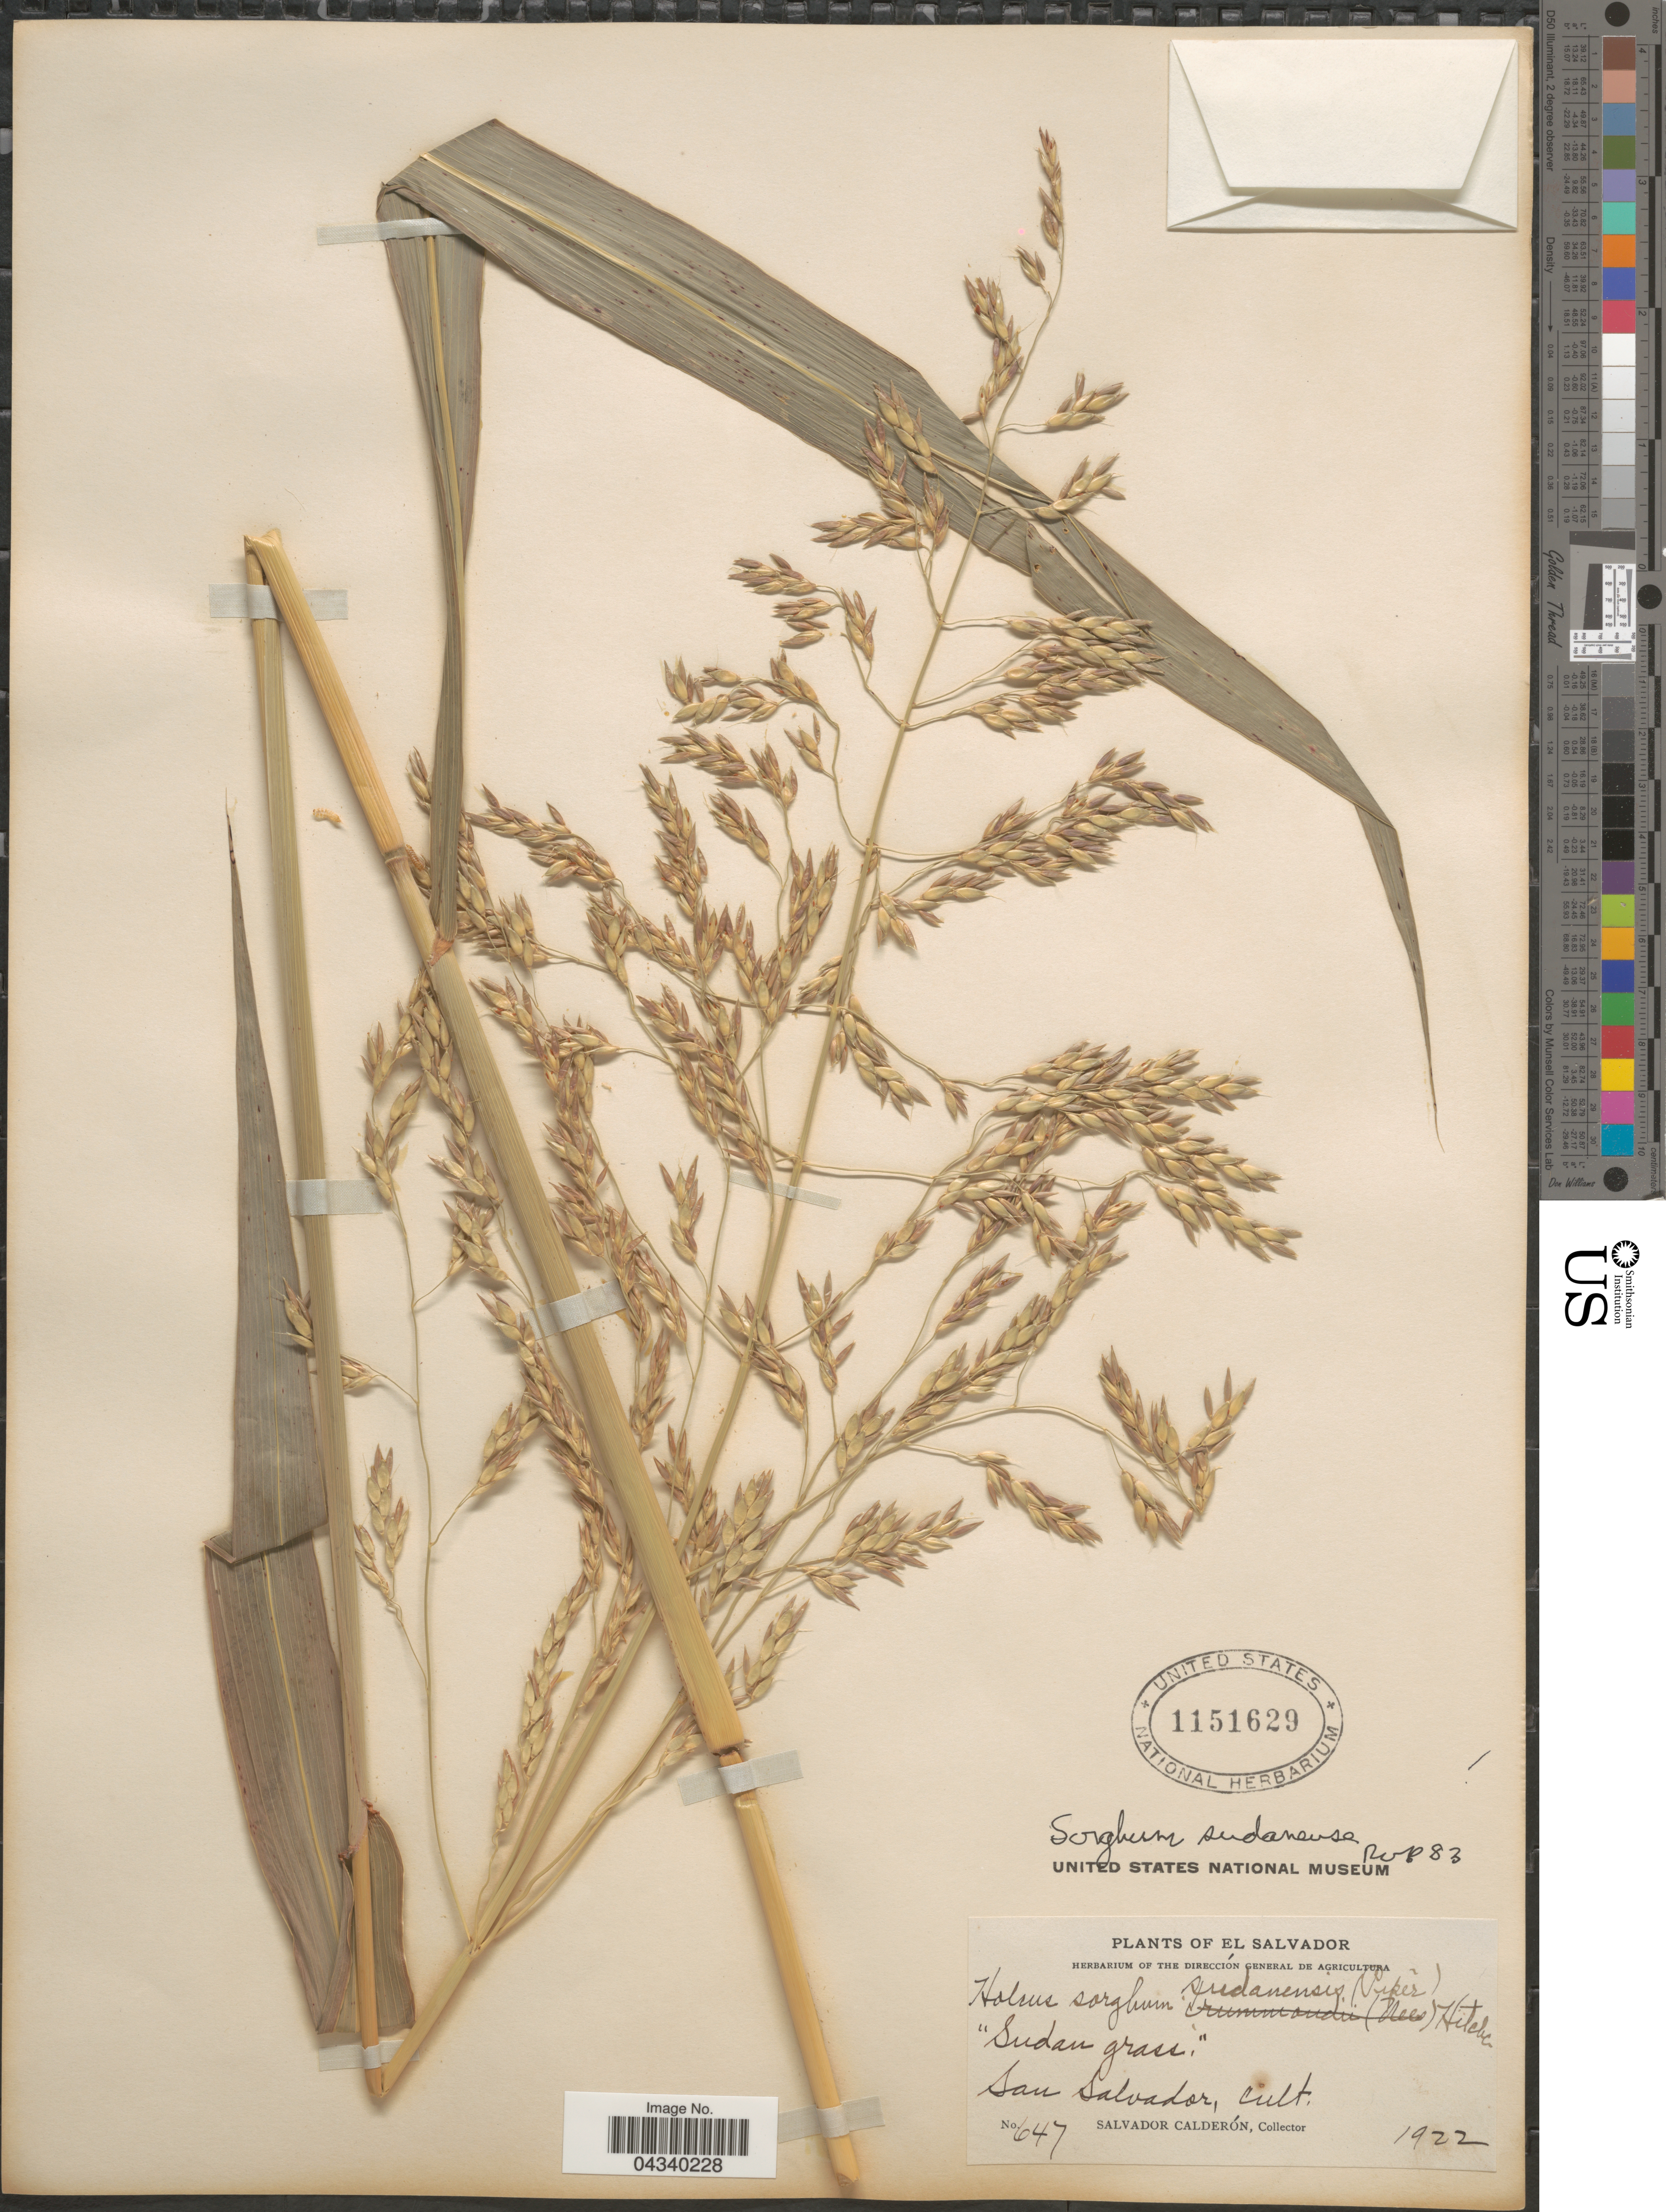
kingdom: Plantae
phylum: Tracheophyta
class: Liliopsida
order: Poales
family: Poaceae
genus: Sorghum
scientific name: Sorghum drummondii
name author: (Steud.) Nees ex Millsp. & Chase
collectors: S. Calderón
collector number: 647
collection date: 1922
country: El Salvador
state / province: San Salvador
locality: San Salvador.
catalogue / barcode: US 1151629